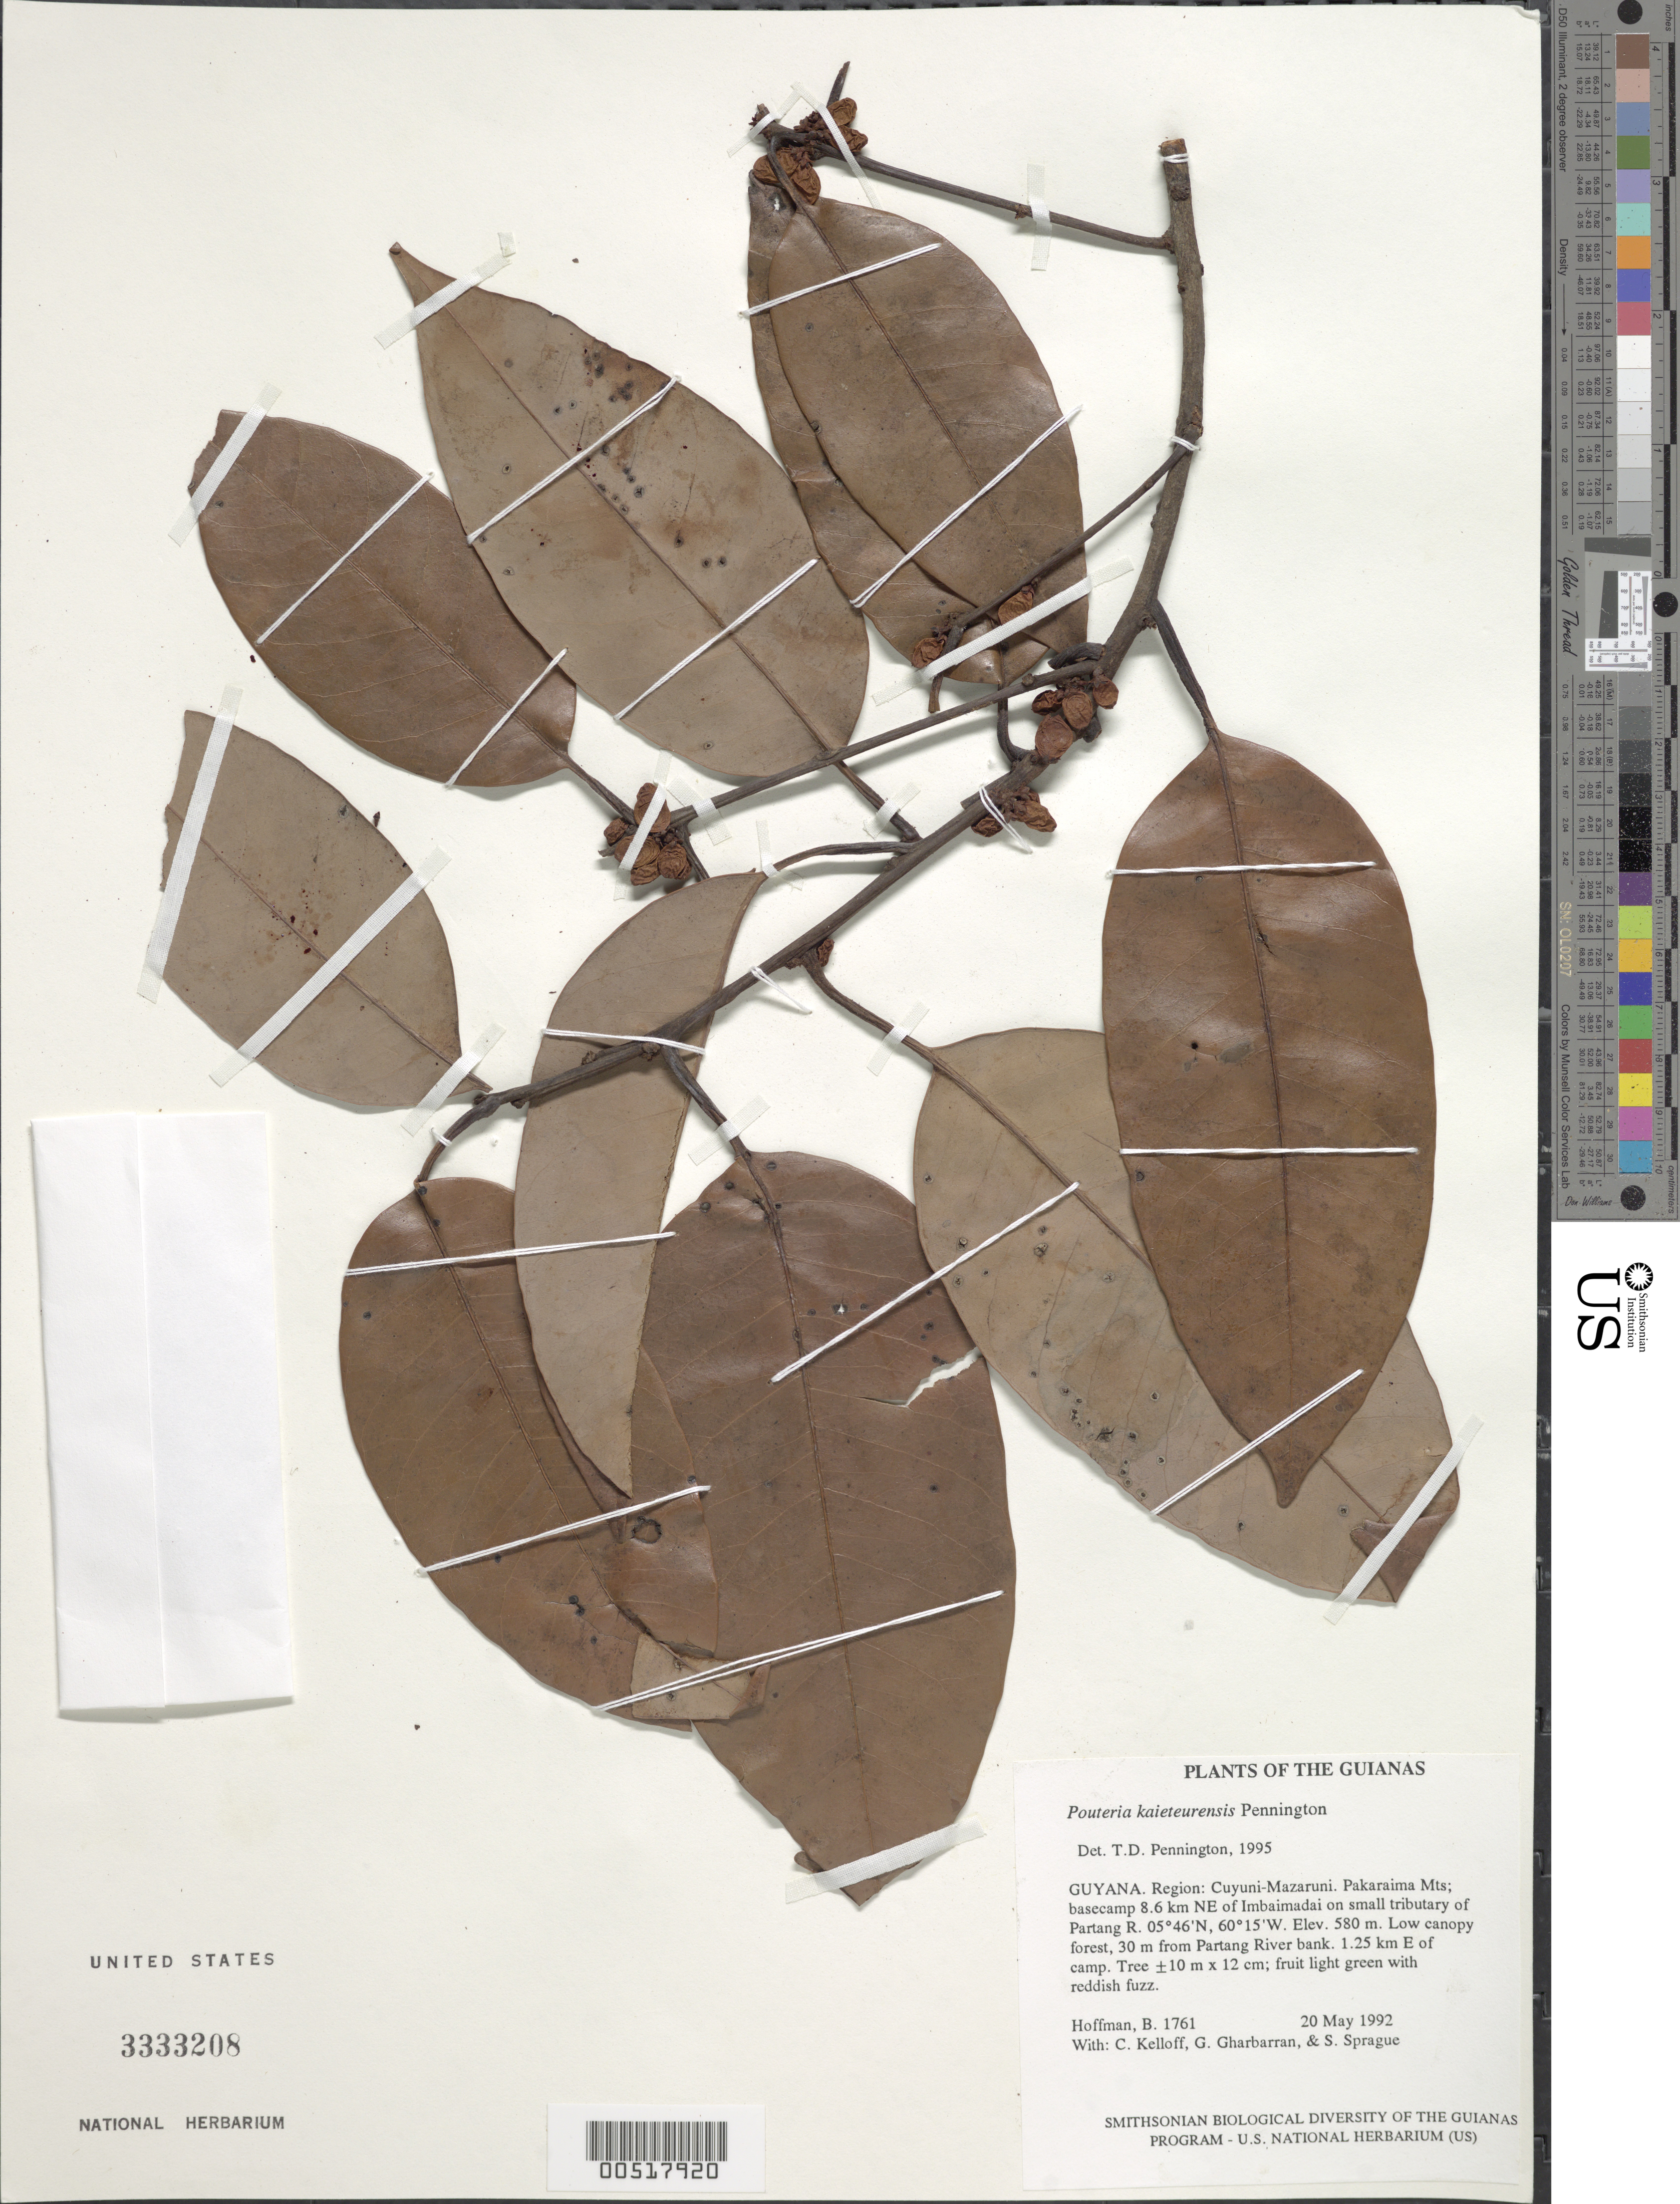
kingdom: Plantae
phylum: Tracheophyta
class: Magnoliopsida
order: Ericales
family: Sapotaceae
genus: Pouteria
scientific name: Pouteria kaieteurensis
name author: T.D. Penn.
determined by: Pennington, T. D., (K)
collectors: B. Hoffman, C. L. Kelloff, G. Gharbarran & S. Sprague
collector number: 1761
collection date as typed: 20 May 1992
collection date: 1992-05-20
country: Guyana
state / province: Cuyuni-Mazaruni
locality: Pakaraima Mts; basecamp 8.6 km NE of Imbaimadai on small tributary of Partang R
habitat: Low canopy forest, 30 m from Partang River bank. 1.25 km E of camp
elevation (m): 580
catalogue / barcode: US 3333208